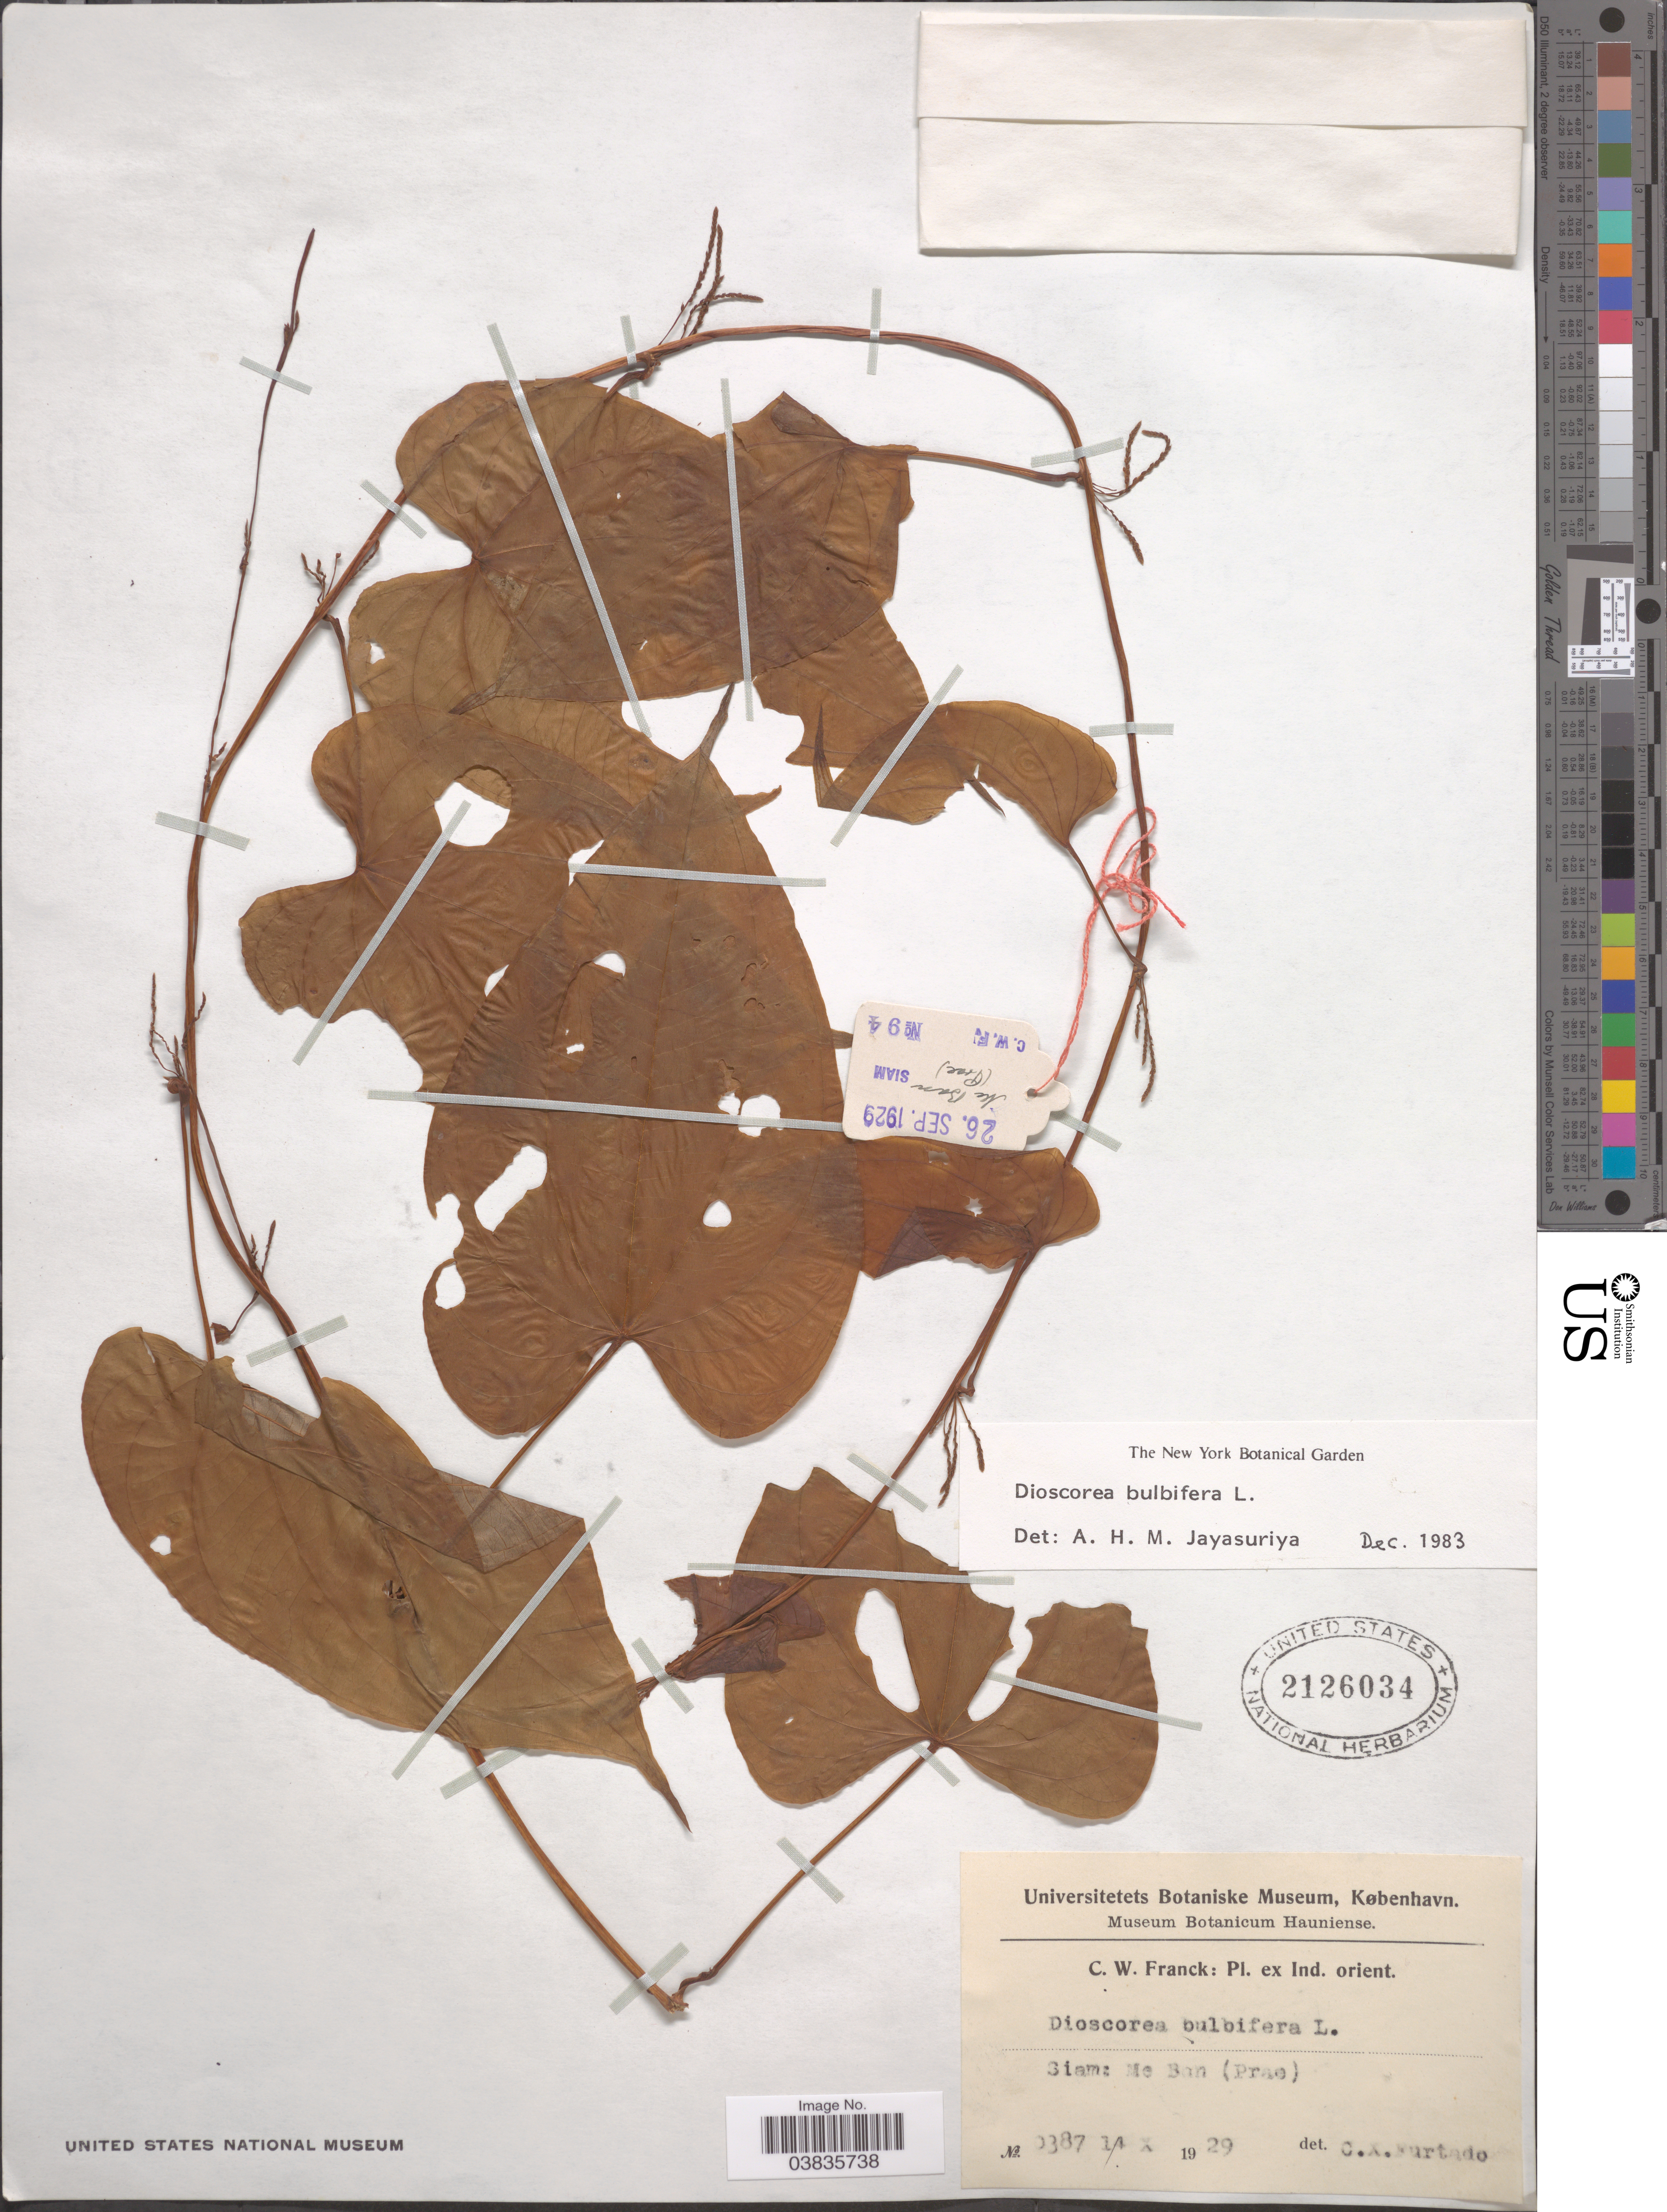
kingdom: Plantae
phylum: Tracheophyta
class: Liliopsida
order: Dioscoreales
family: Dioscoreaceae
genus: Dioscorea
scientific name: Dioscorea bulbifera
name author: L.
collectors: C. Franck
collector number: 0387*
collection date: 1929-10-14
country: Thailand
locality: Siam: Me Ban (Prae).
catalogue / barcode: US 2126034